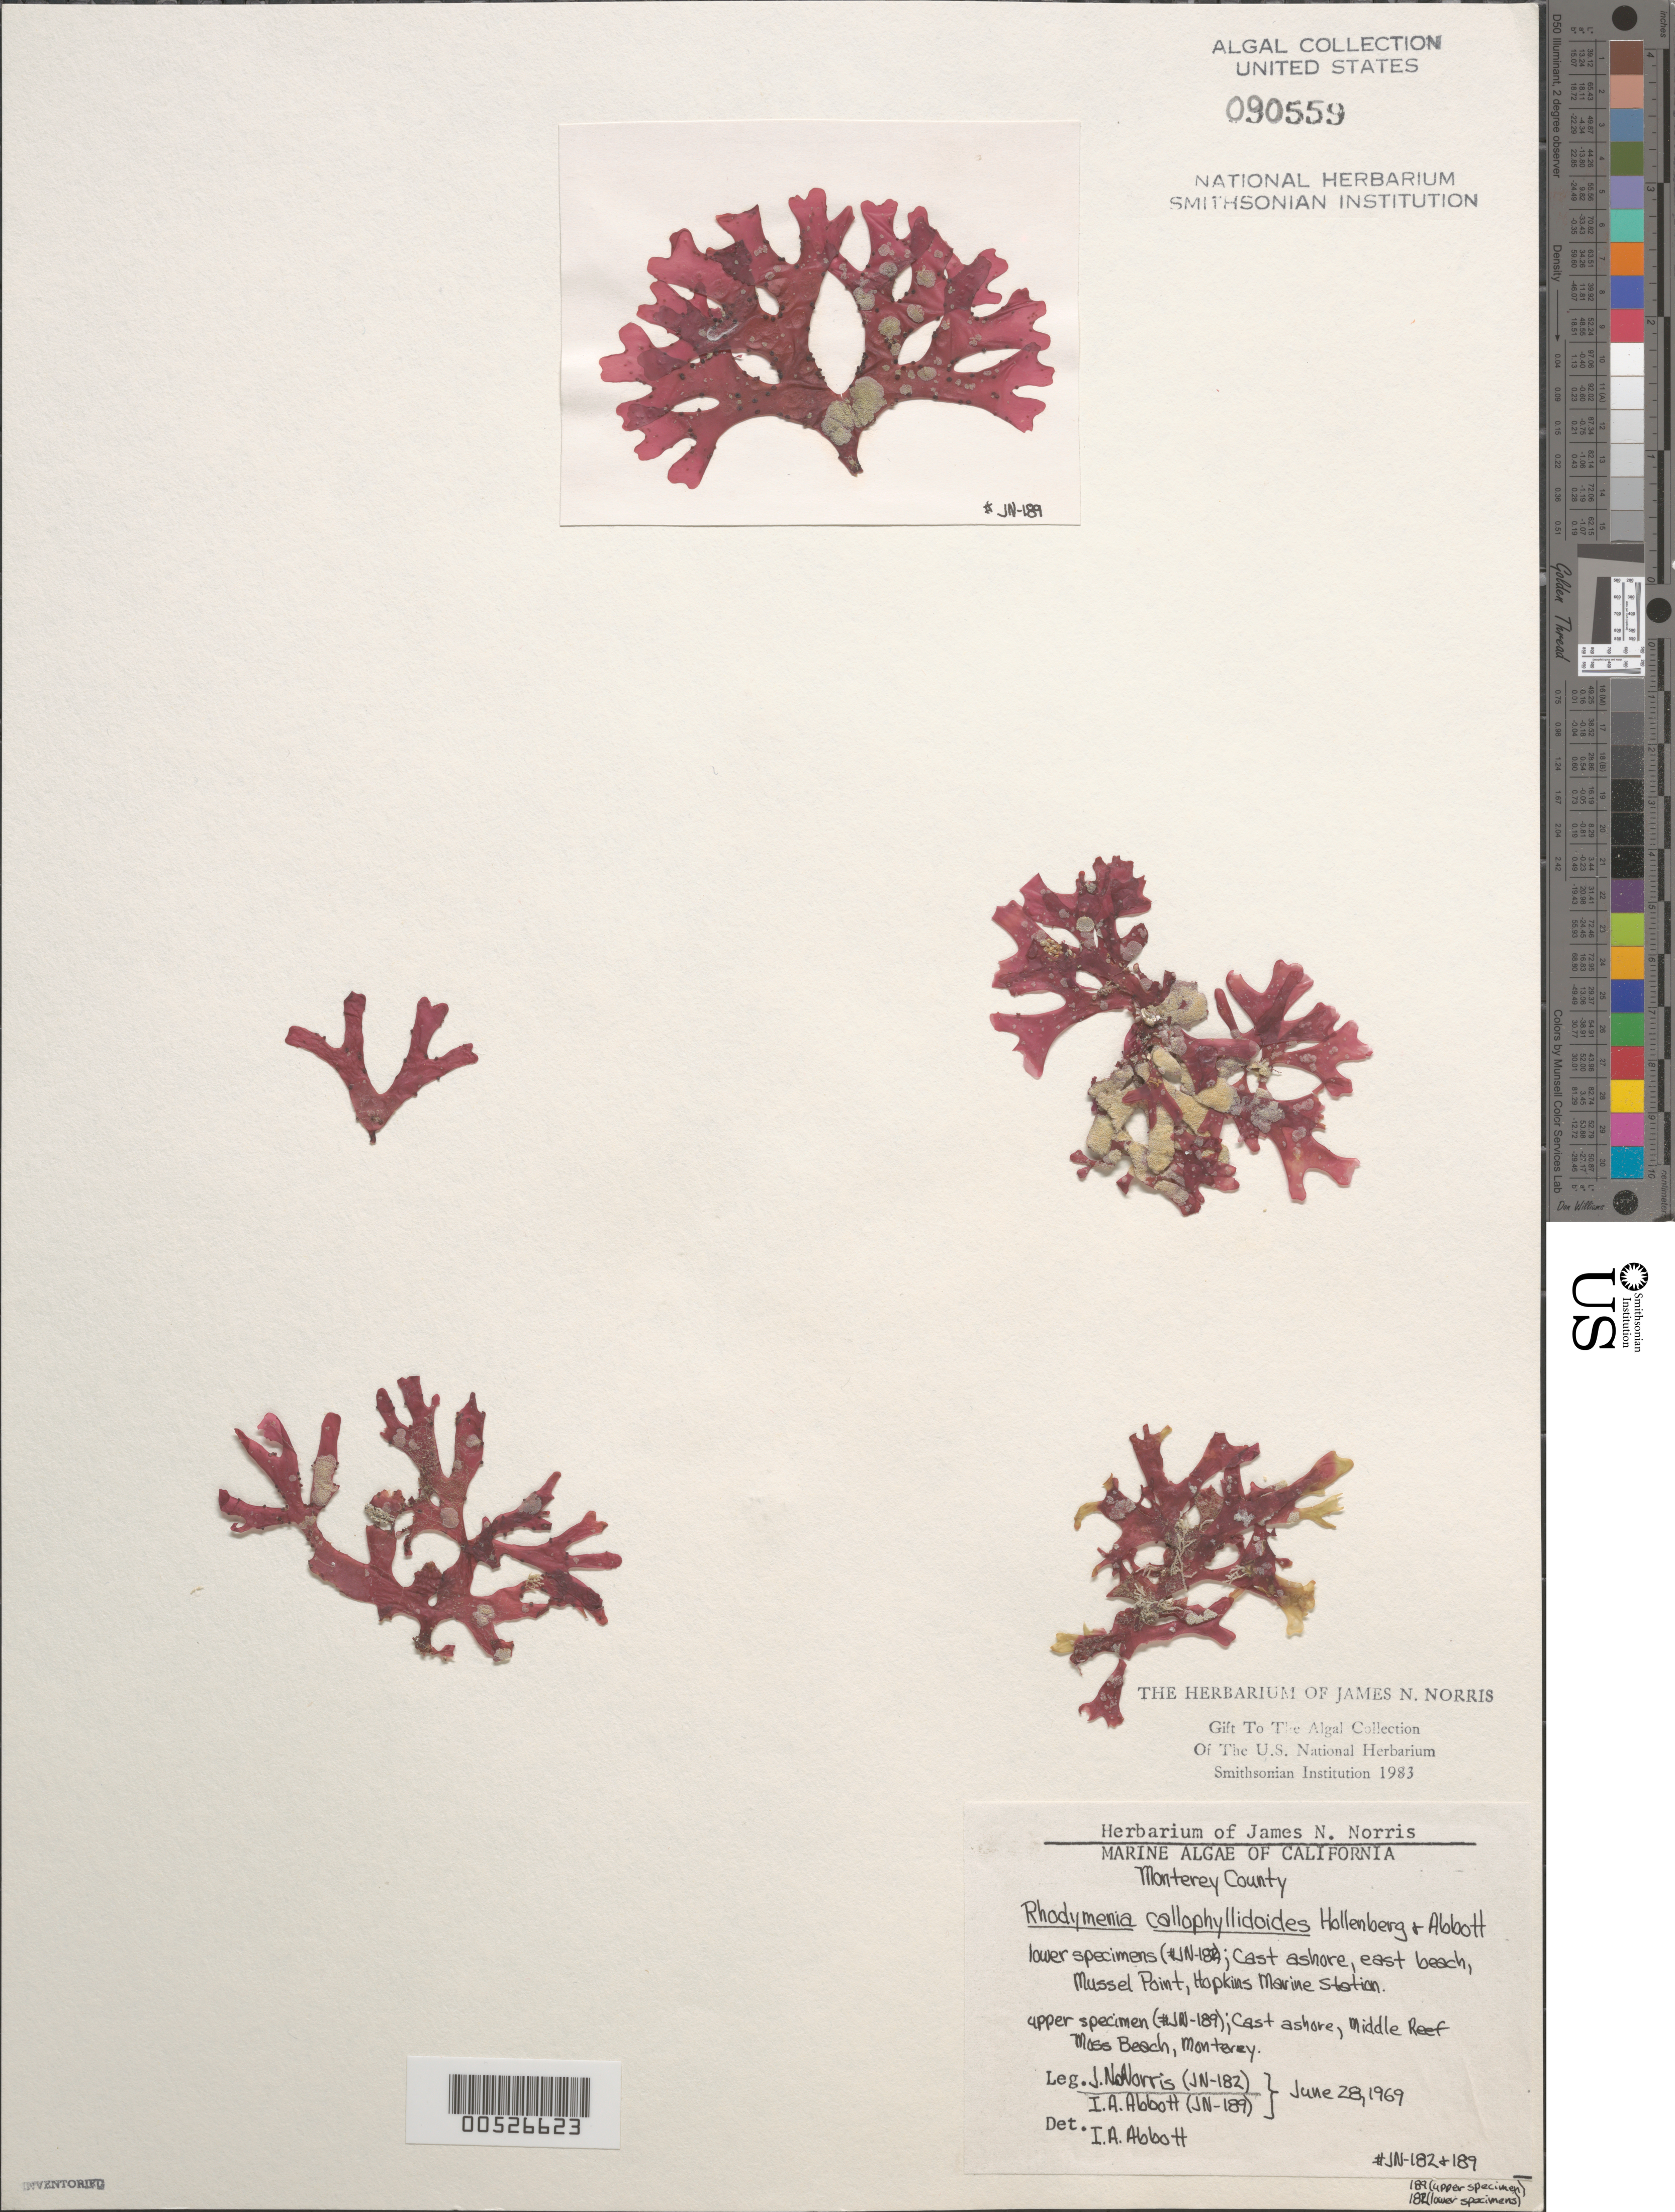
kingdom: Plantae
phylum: Rhodophyta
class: Florideophyceae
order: Rhodymeniales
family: Rhodymeniaceae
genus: Rhodymenia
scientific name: Rhodymenia callophyllidoides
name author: Hollenb. & I.A. Abbott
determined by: Abbott, Isabella A.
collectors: I. A. Abbott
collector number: JN-182 & JN-189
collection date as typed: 28 Jun 1969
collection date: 1969-06-28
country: United States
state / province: California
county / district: Monterey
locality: Middle reef of Moss Beach and east beach, Mussel Point, Hopkins Marine Station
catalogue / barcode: US 90559